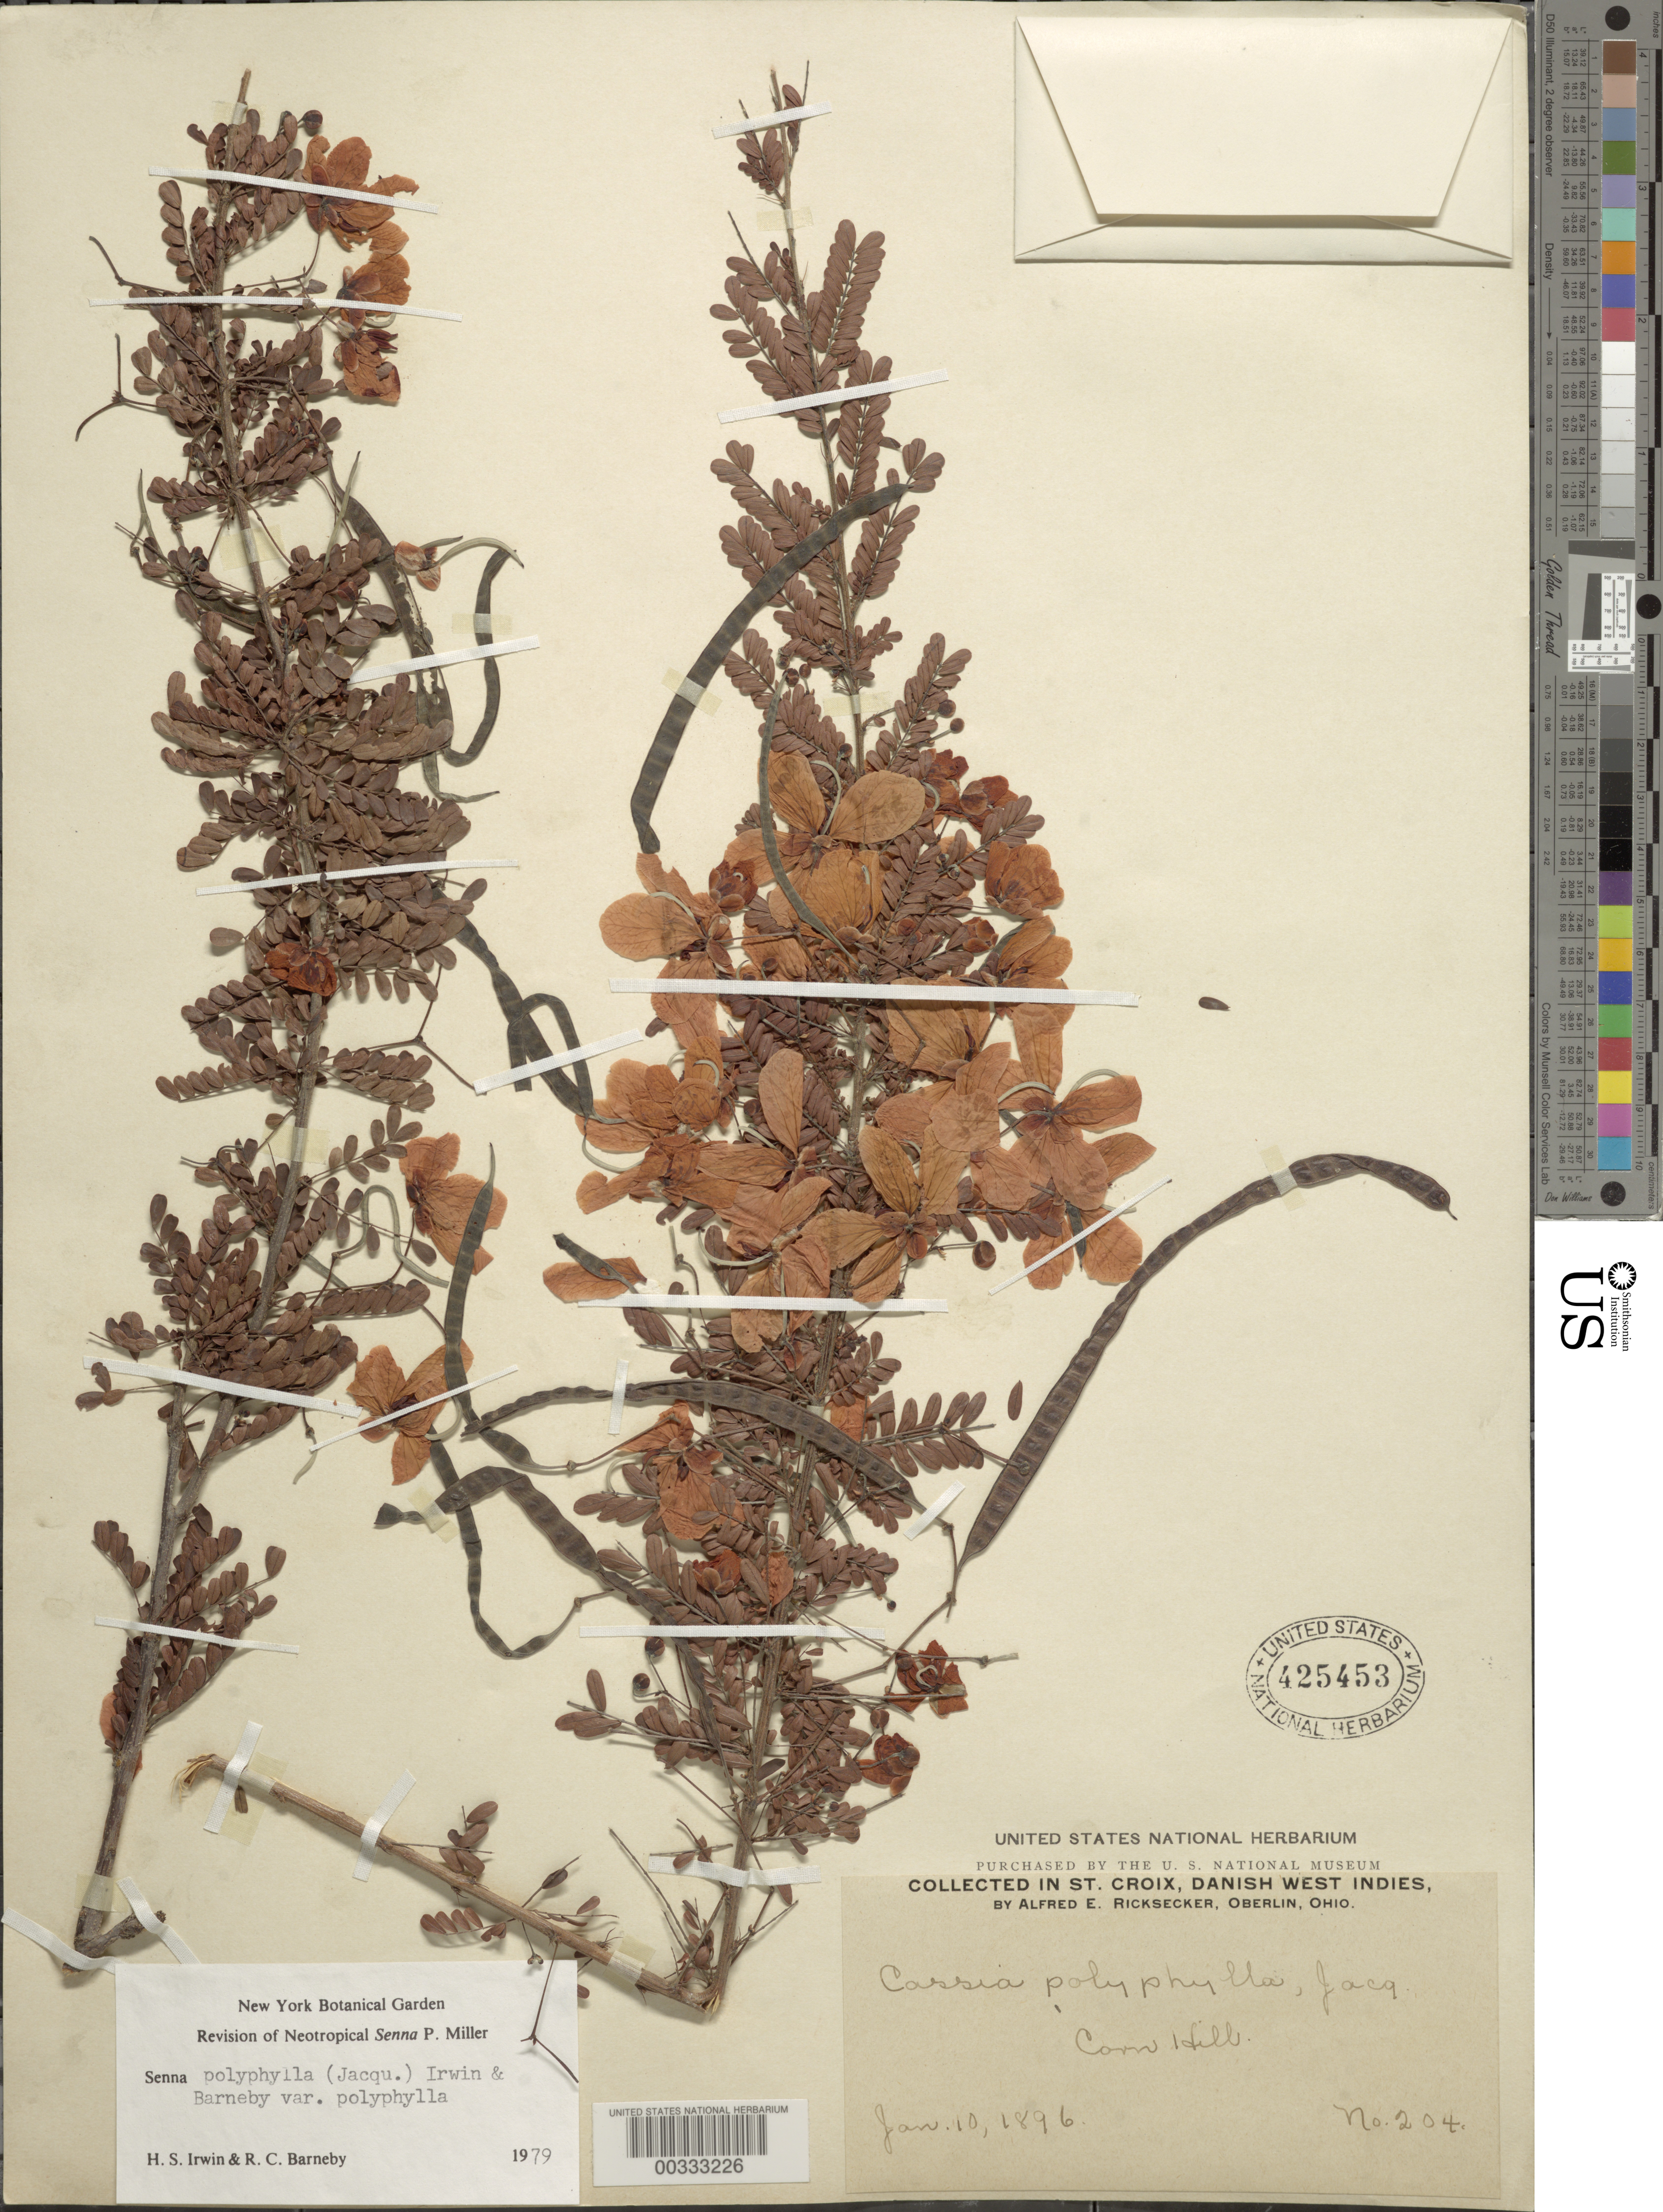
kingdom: Plantae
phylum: Tracheophyta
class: Magnoliopsida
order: Fabales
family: Fabaceae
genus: Senna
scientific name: Senna polyphylla var. polyphylla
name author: (Jacq.) H.S. Irwin & Barneby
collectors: A. E. Ricksecker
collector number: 204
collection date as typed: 10 Jan 1896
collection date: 1896-01-10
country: U.S. Virgin Islands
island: St. Croix Island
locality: Corn hill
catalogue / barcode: US 425453